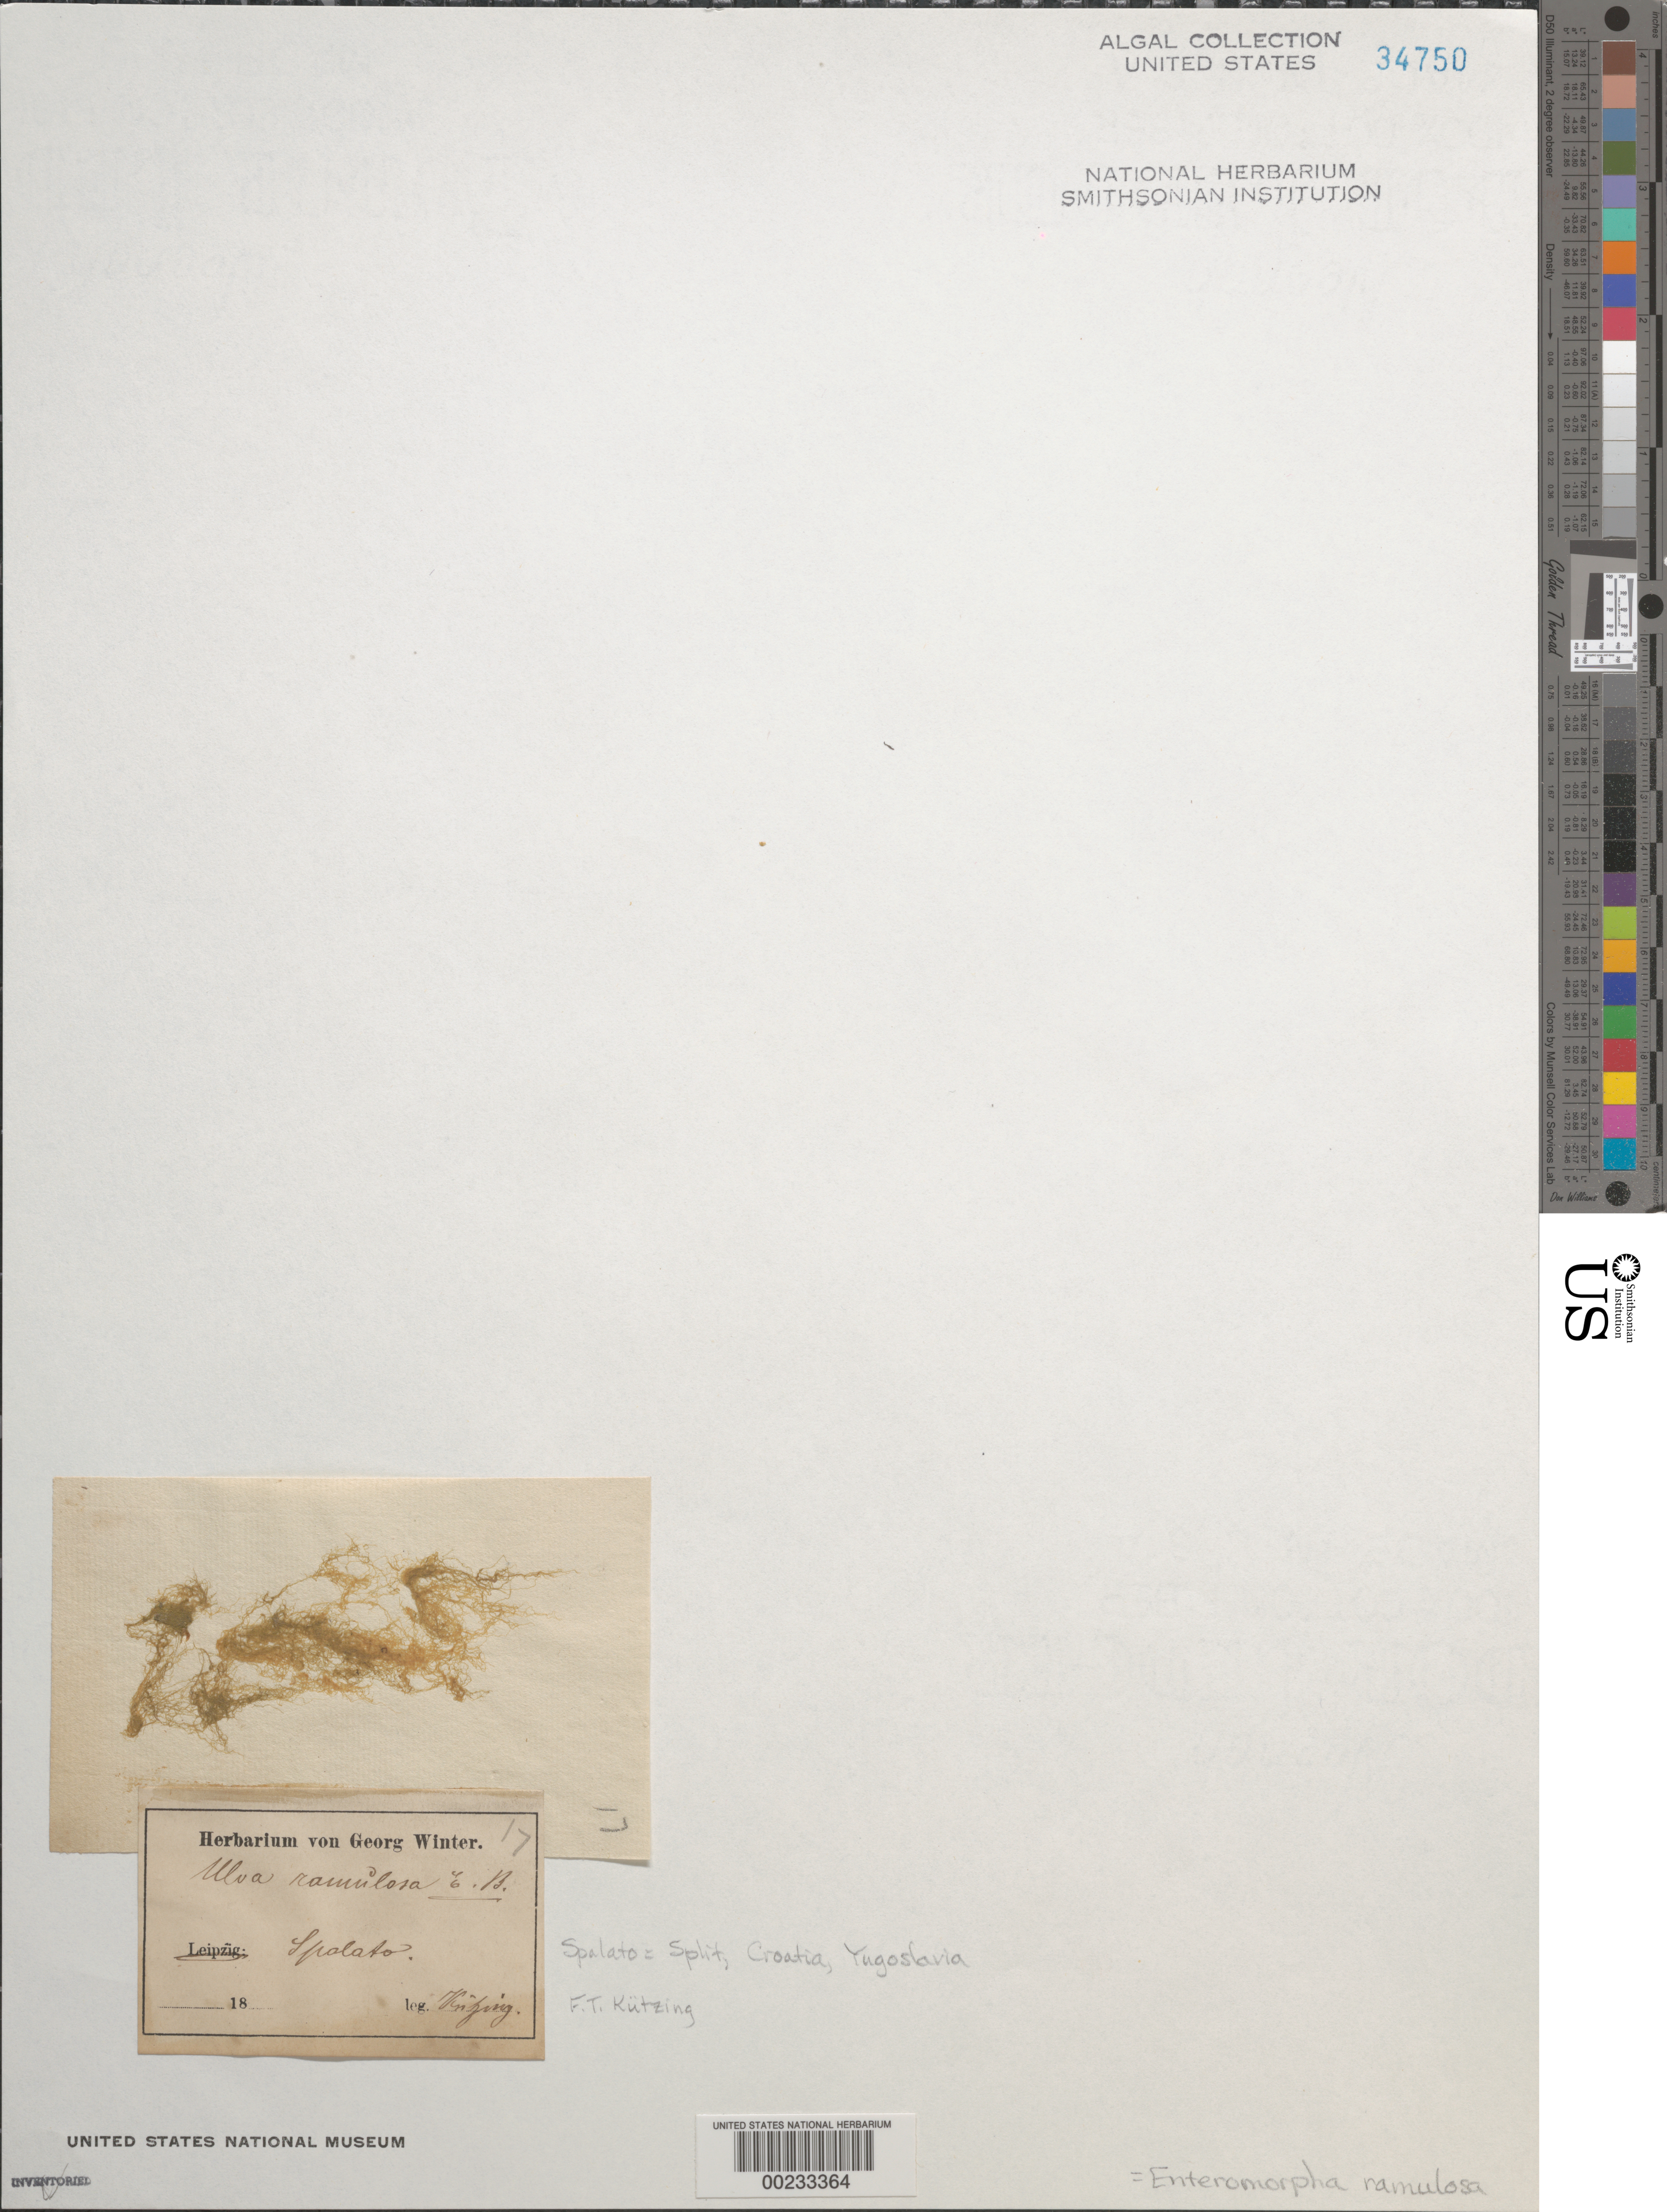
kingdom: Plantae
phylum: Chlorophyta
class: Ulvophyceae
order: Ulvales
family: Ulvaceae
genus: Ulva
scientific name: Ulva clathrata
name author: (Roth) C. Agardh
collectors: F. T. Kützing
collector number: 17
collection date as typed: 18--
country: Croatia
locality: Split (Spalato)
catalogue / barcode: US 34750